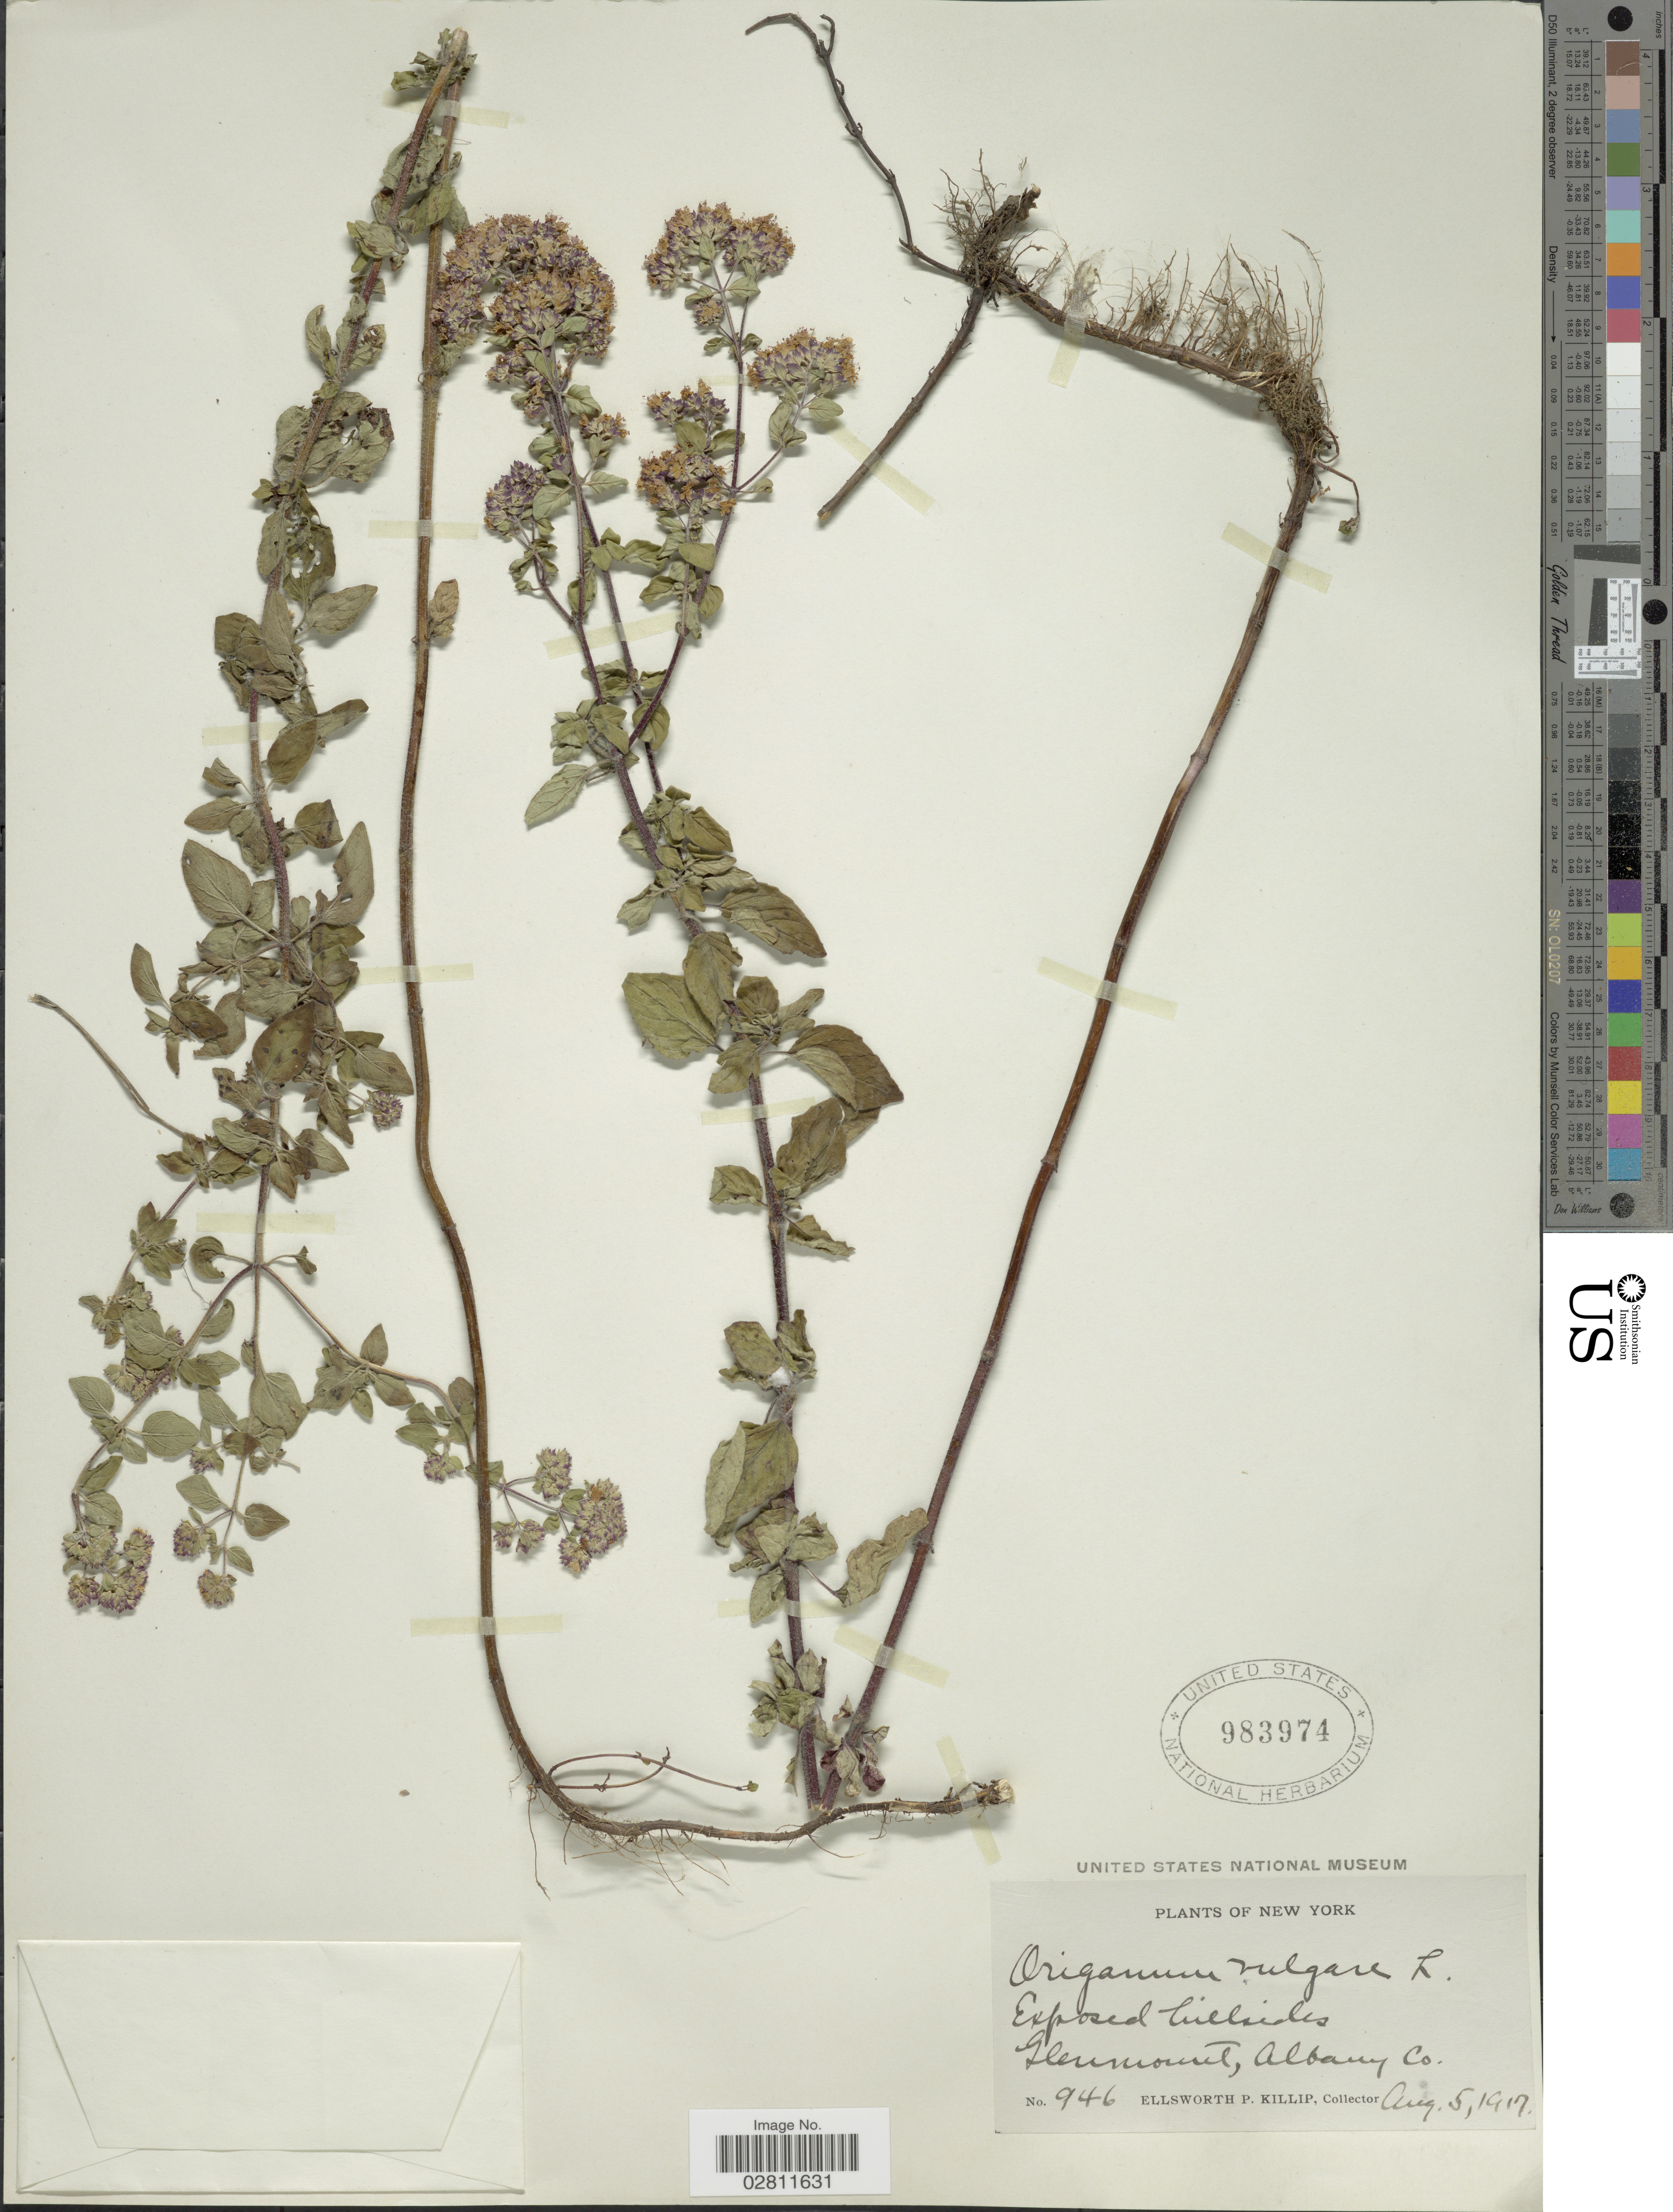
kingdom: Plantae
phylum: Tracheophyta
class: Magnoliopsida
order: Lamiales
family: Lamiaceae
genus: Origanum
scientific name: Origanum vulgare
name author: L.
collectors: E. P. Killip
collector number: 946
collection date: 1917-08-05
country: United States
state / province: New York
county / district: Albany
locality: Glenmount, Albany Co.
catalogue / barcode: US 983974